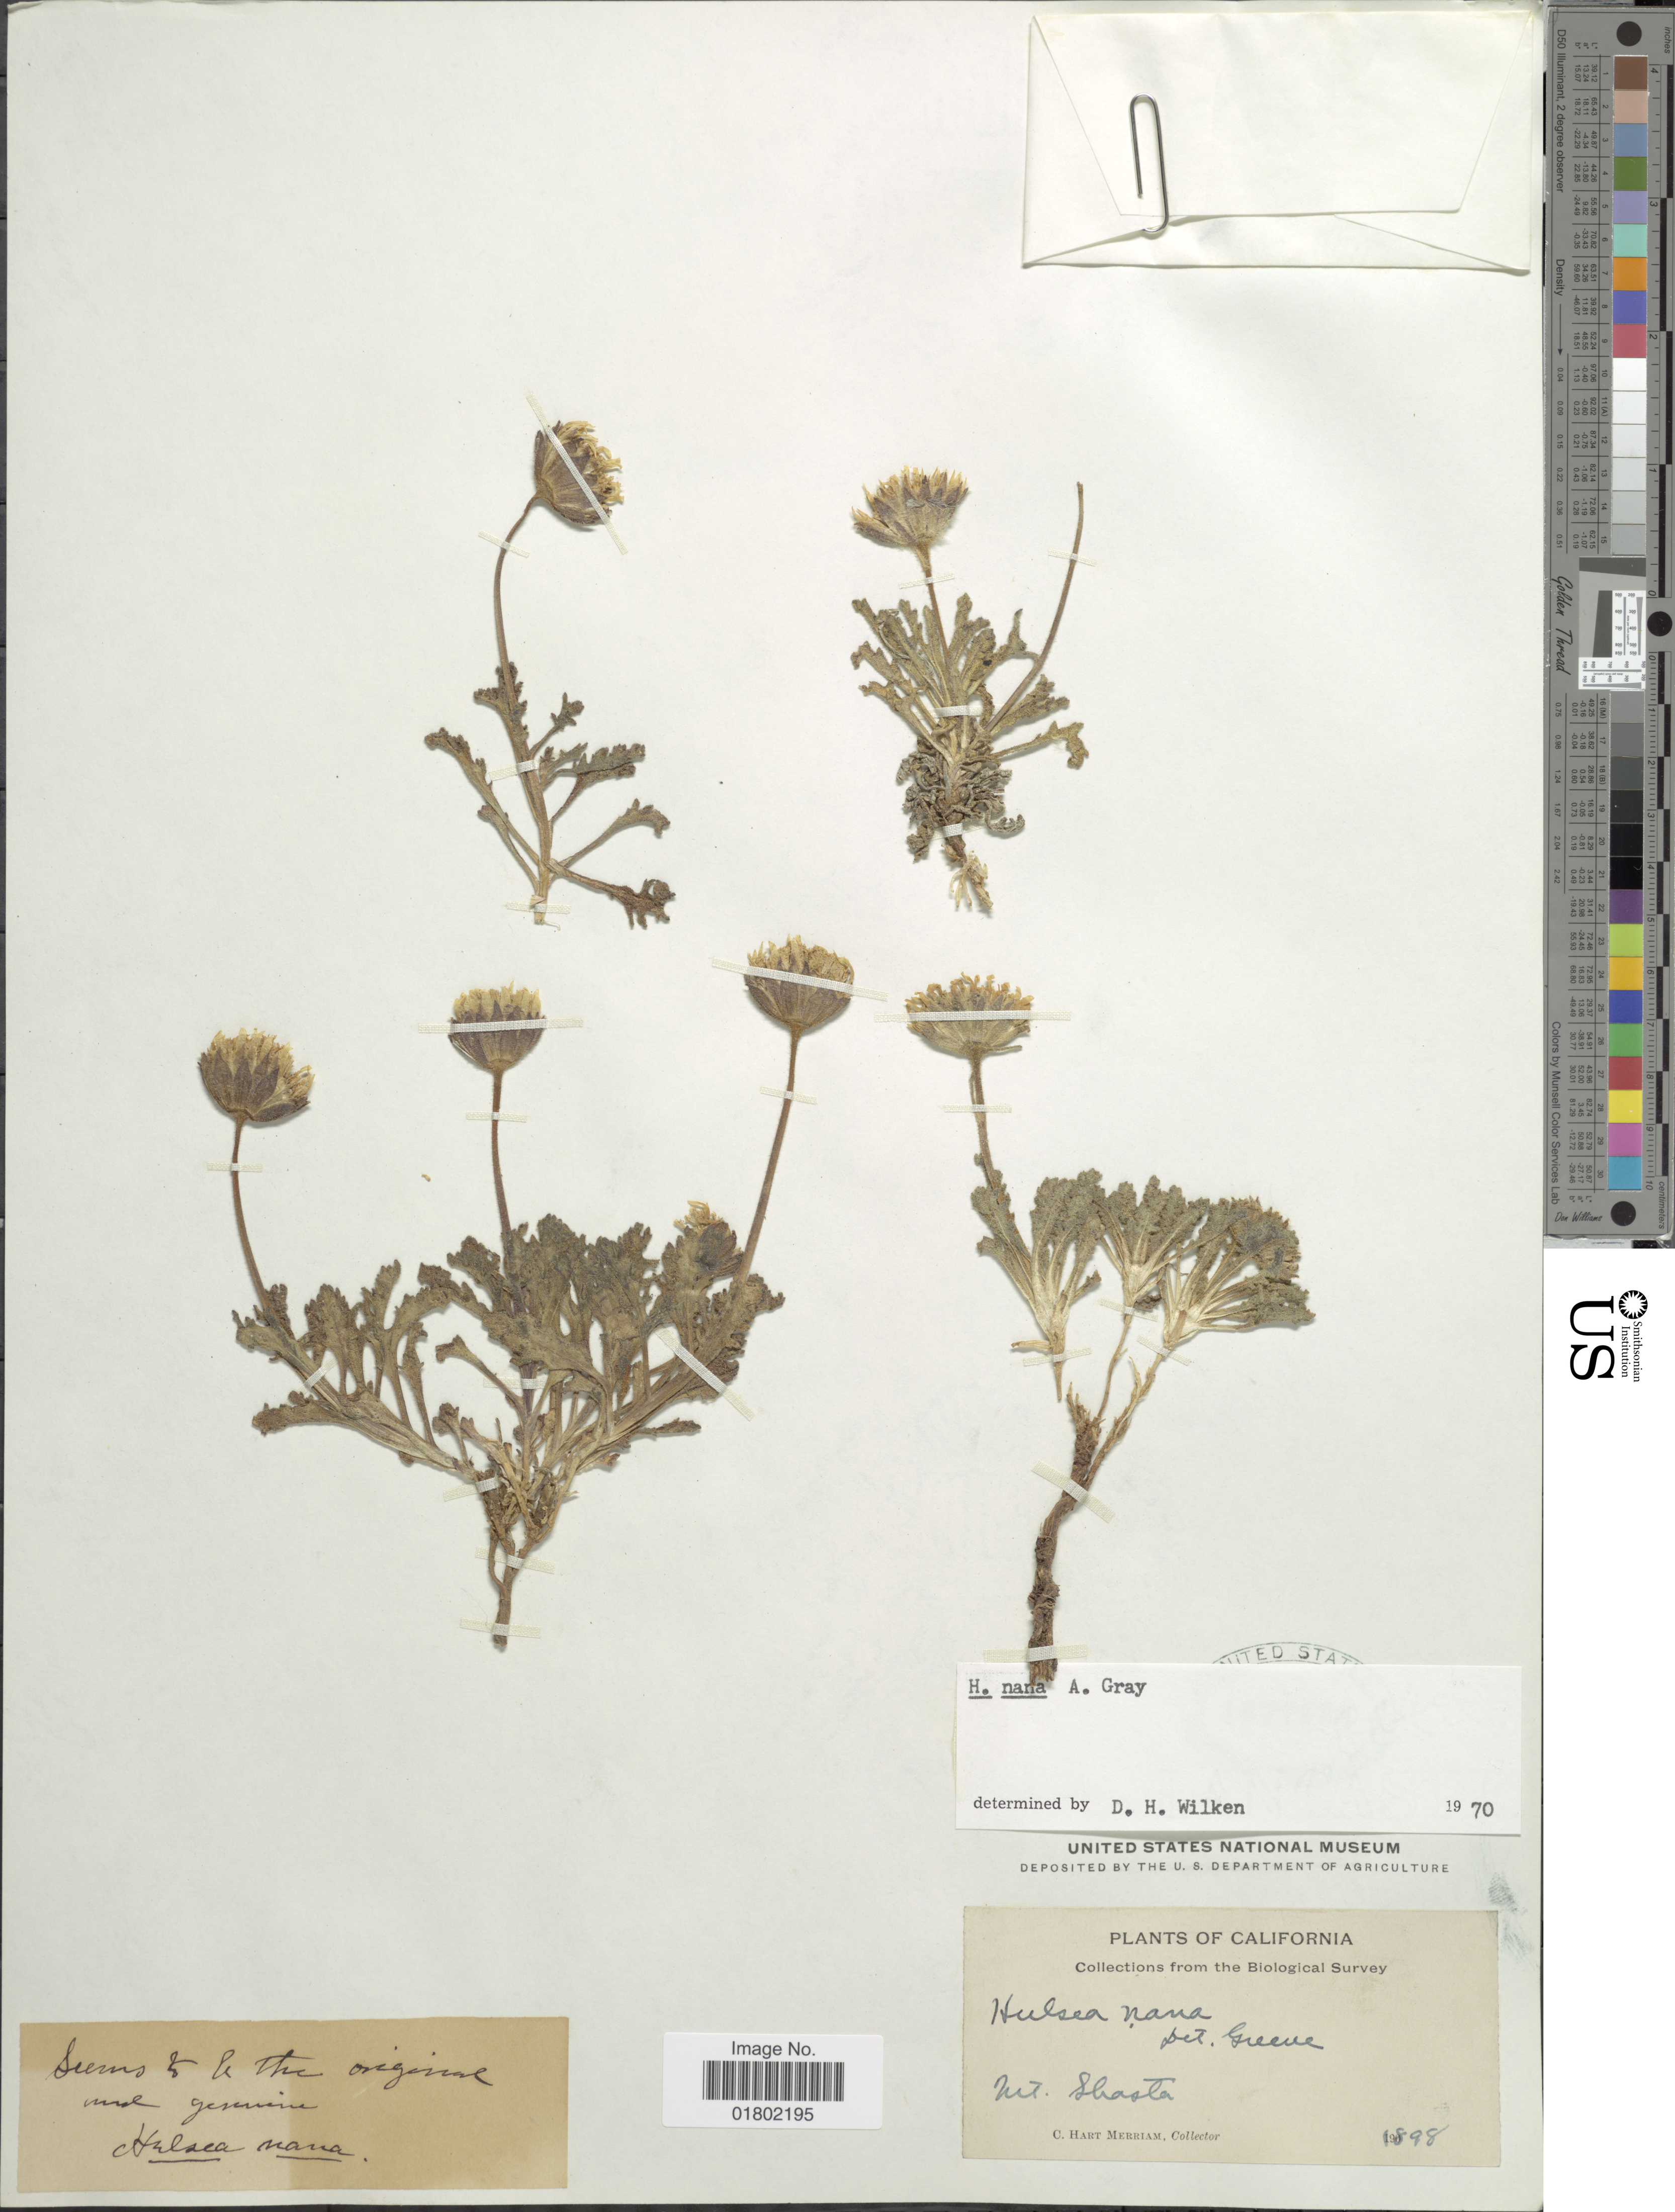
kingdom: Plantae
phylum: Tracheophyta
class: Magnoliopsida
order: Asterales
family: Asteraceae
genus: Hulsea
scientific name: Hulsea nana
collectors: C. Merriam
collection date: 1898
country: United States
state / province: California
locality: Mt. Shasta